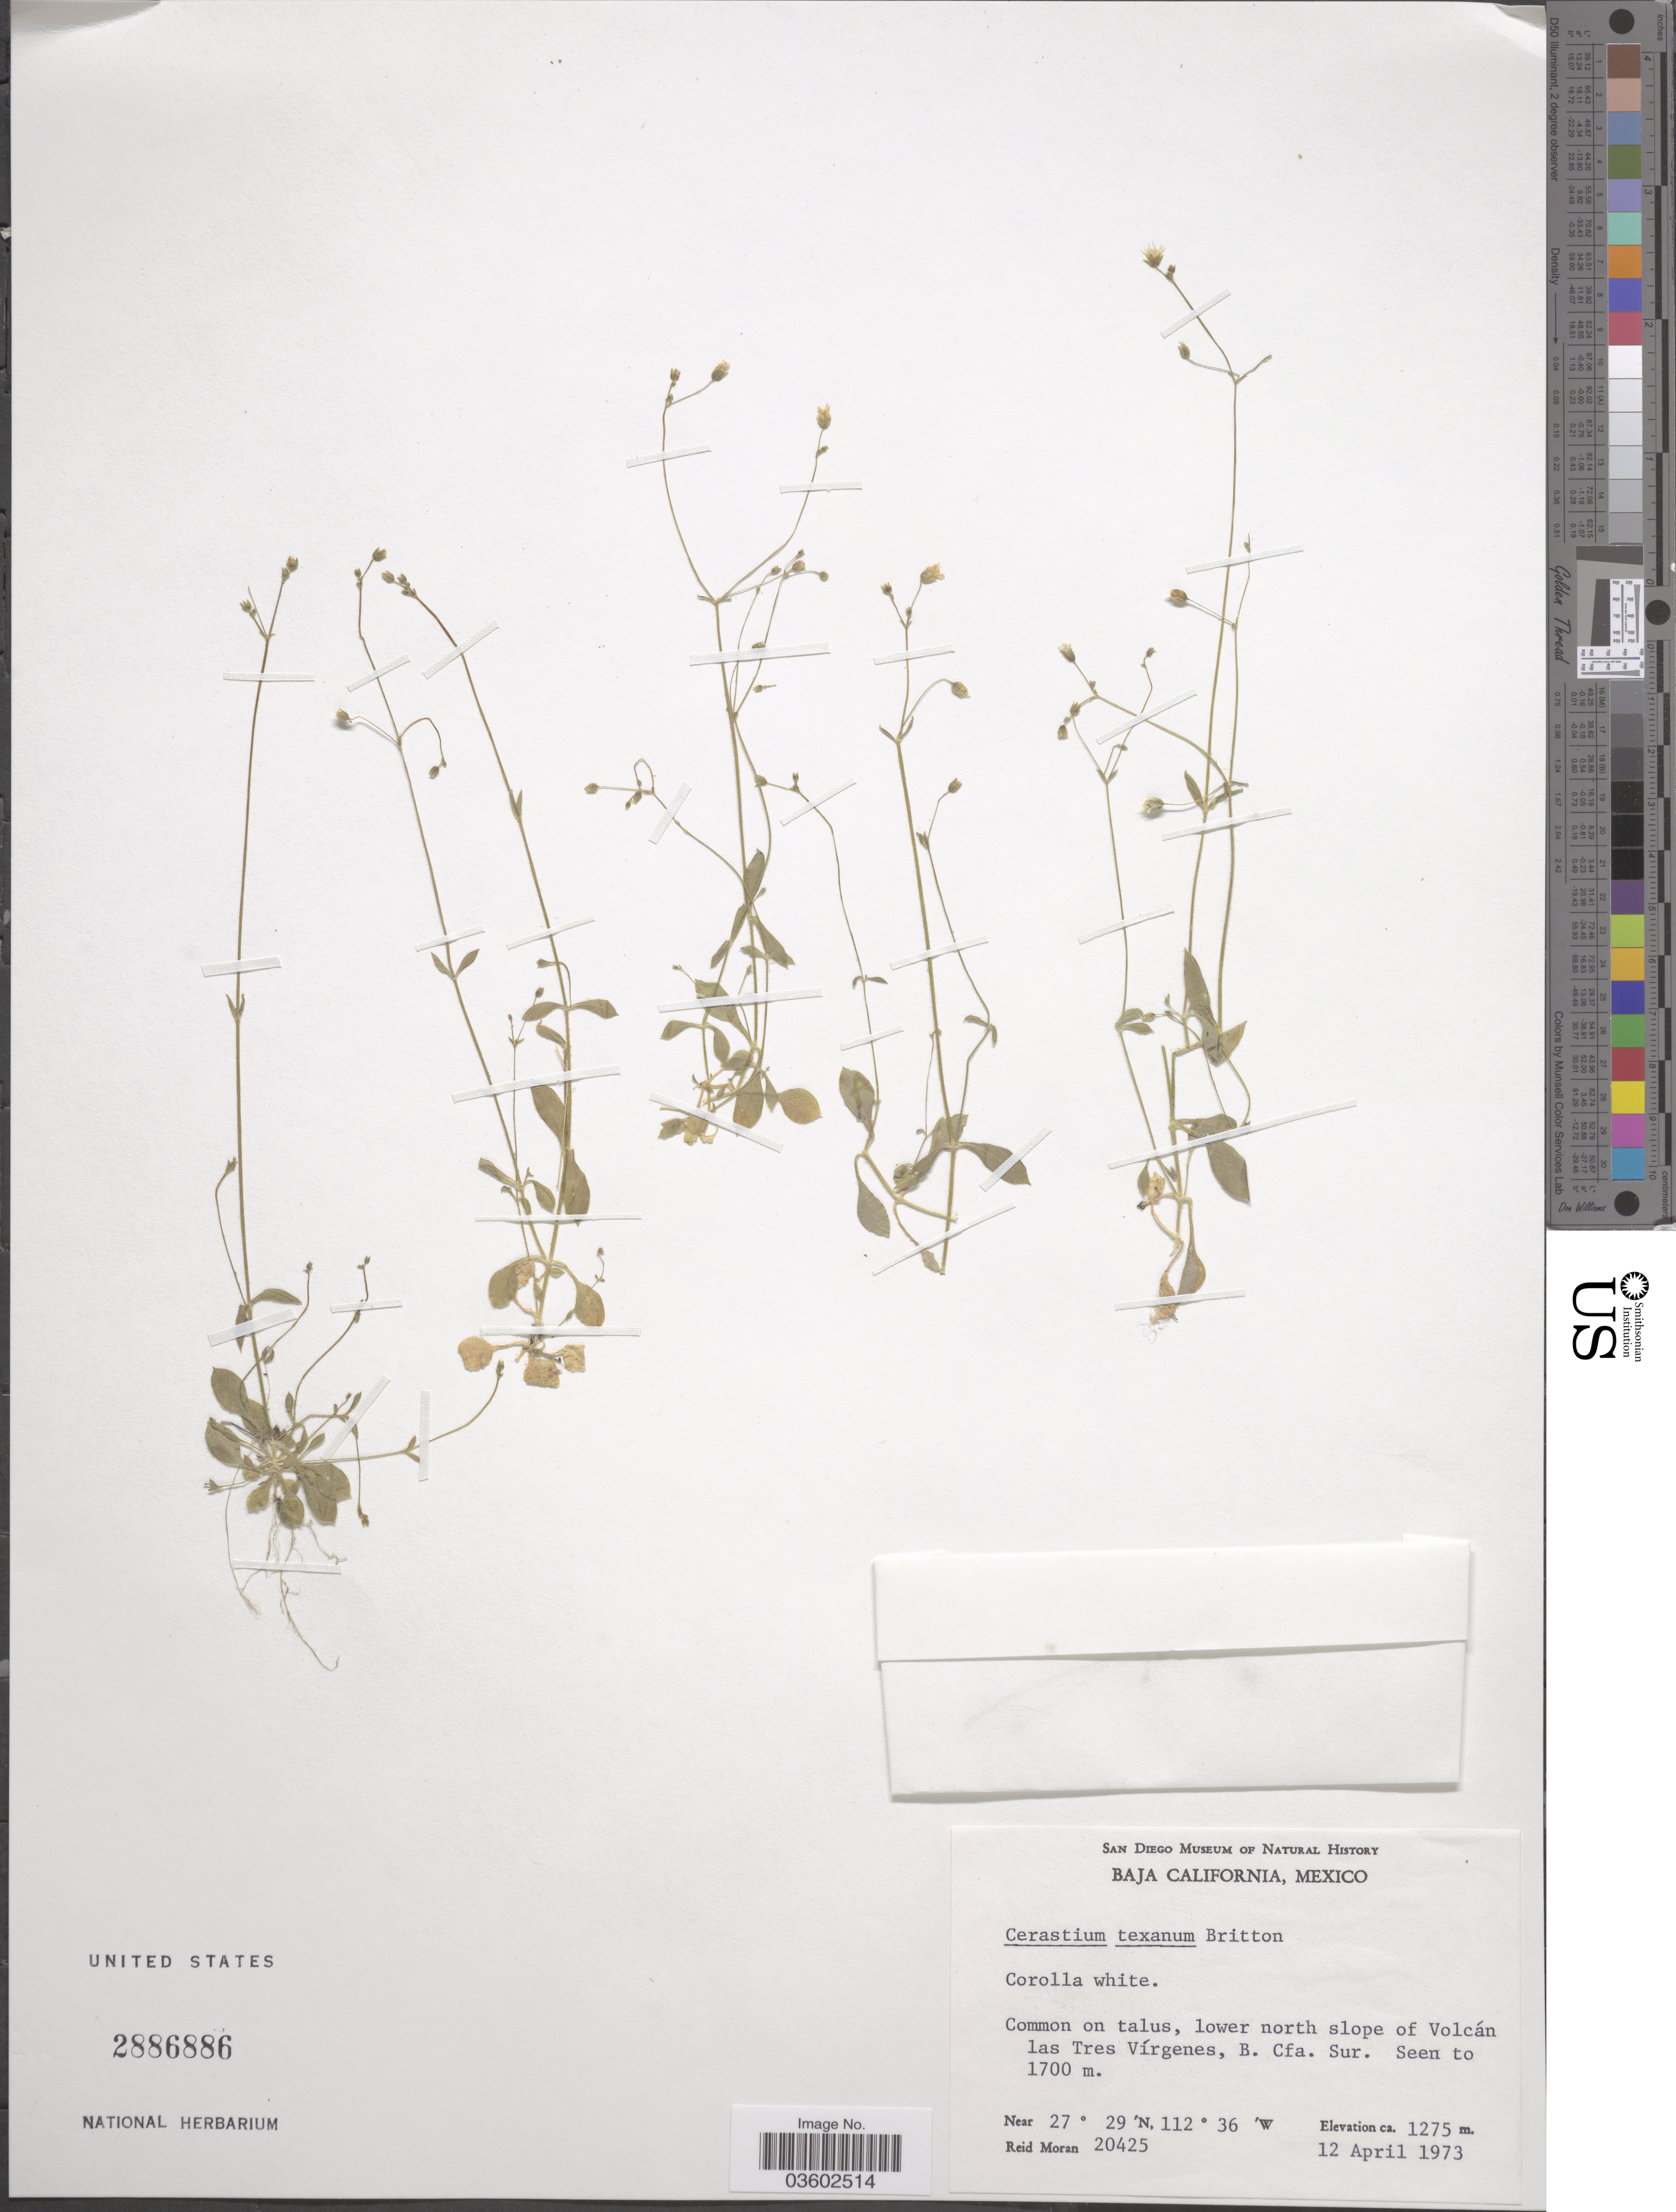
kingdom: Plantae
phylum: Tracheophyta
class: Magnoliopsida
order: Caryophyllales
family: Caryophyllaceae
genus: Cerastium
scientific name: Cerastium texanum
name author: Britton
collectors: R. Moran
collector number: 20425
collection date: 1973-04-12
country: Mexico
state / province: Baja California Sur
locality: Lower north slope of Volcán las Tres Vírgenes, B. Cfa. Sur.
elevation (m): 1275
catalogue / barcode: US 2886886